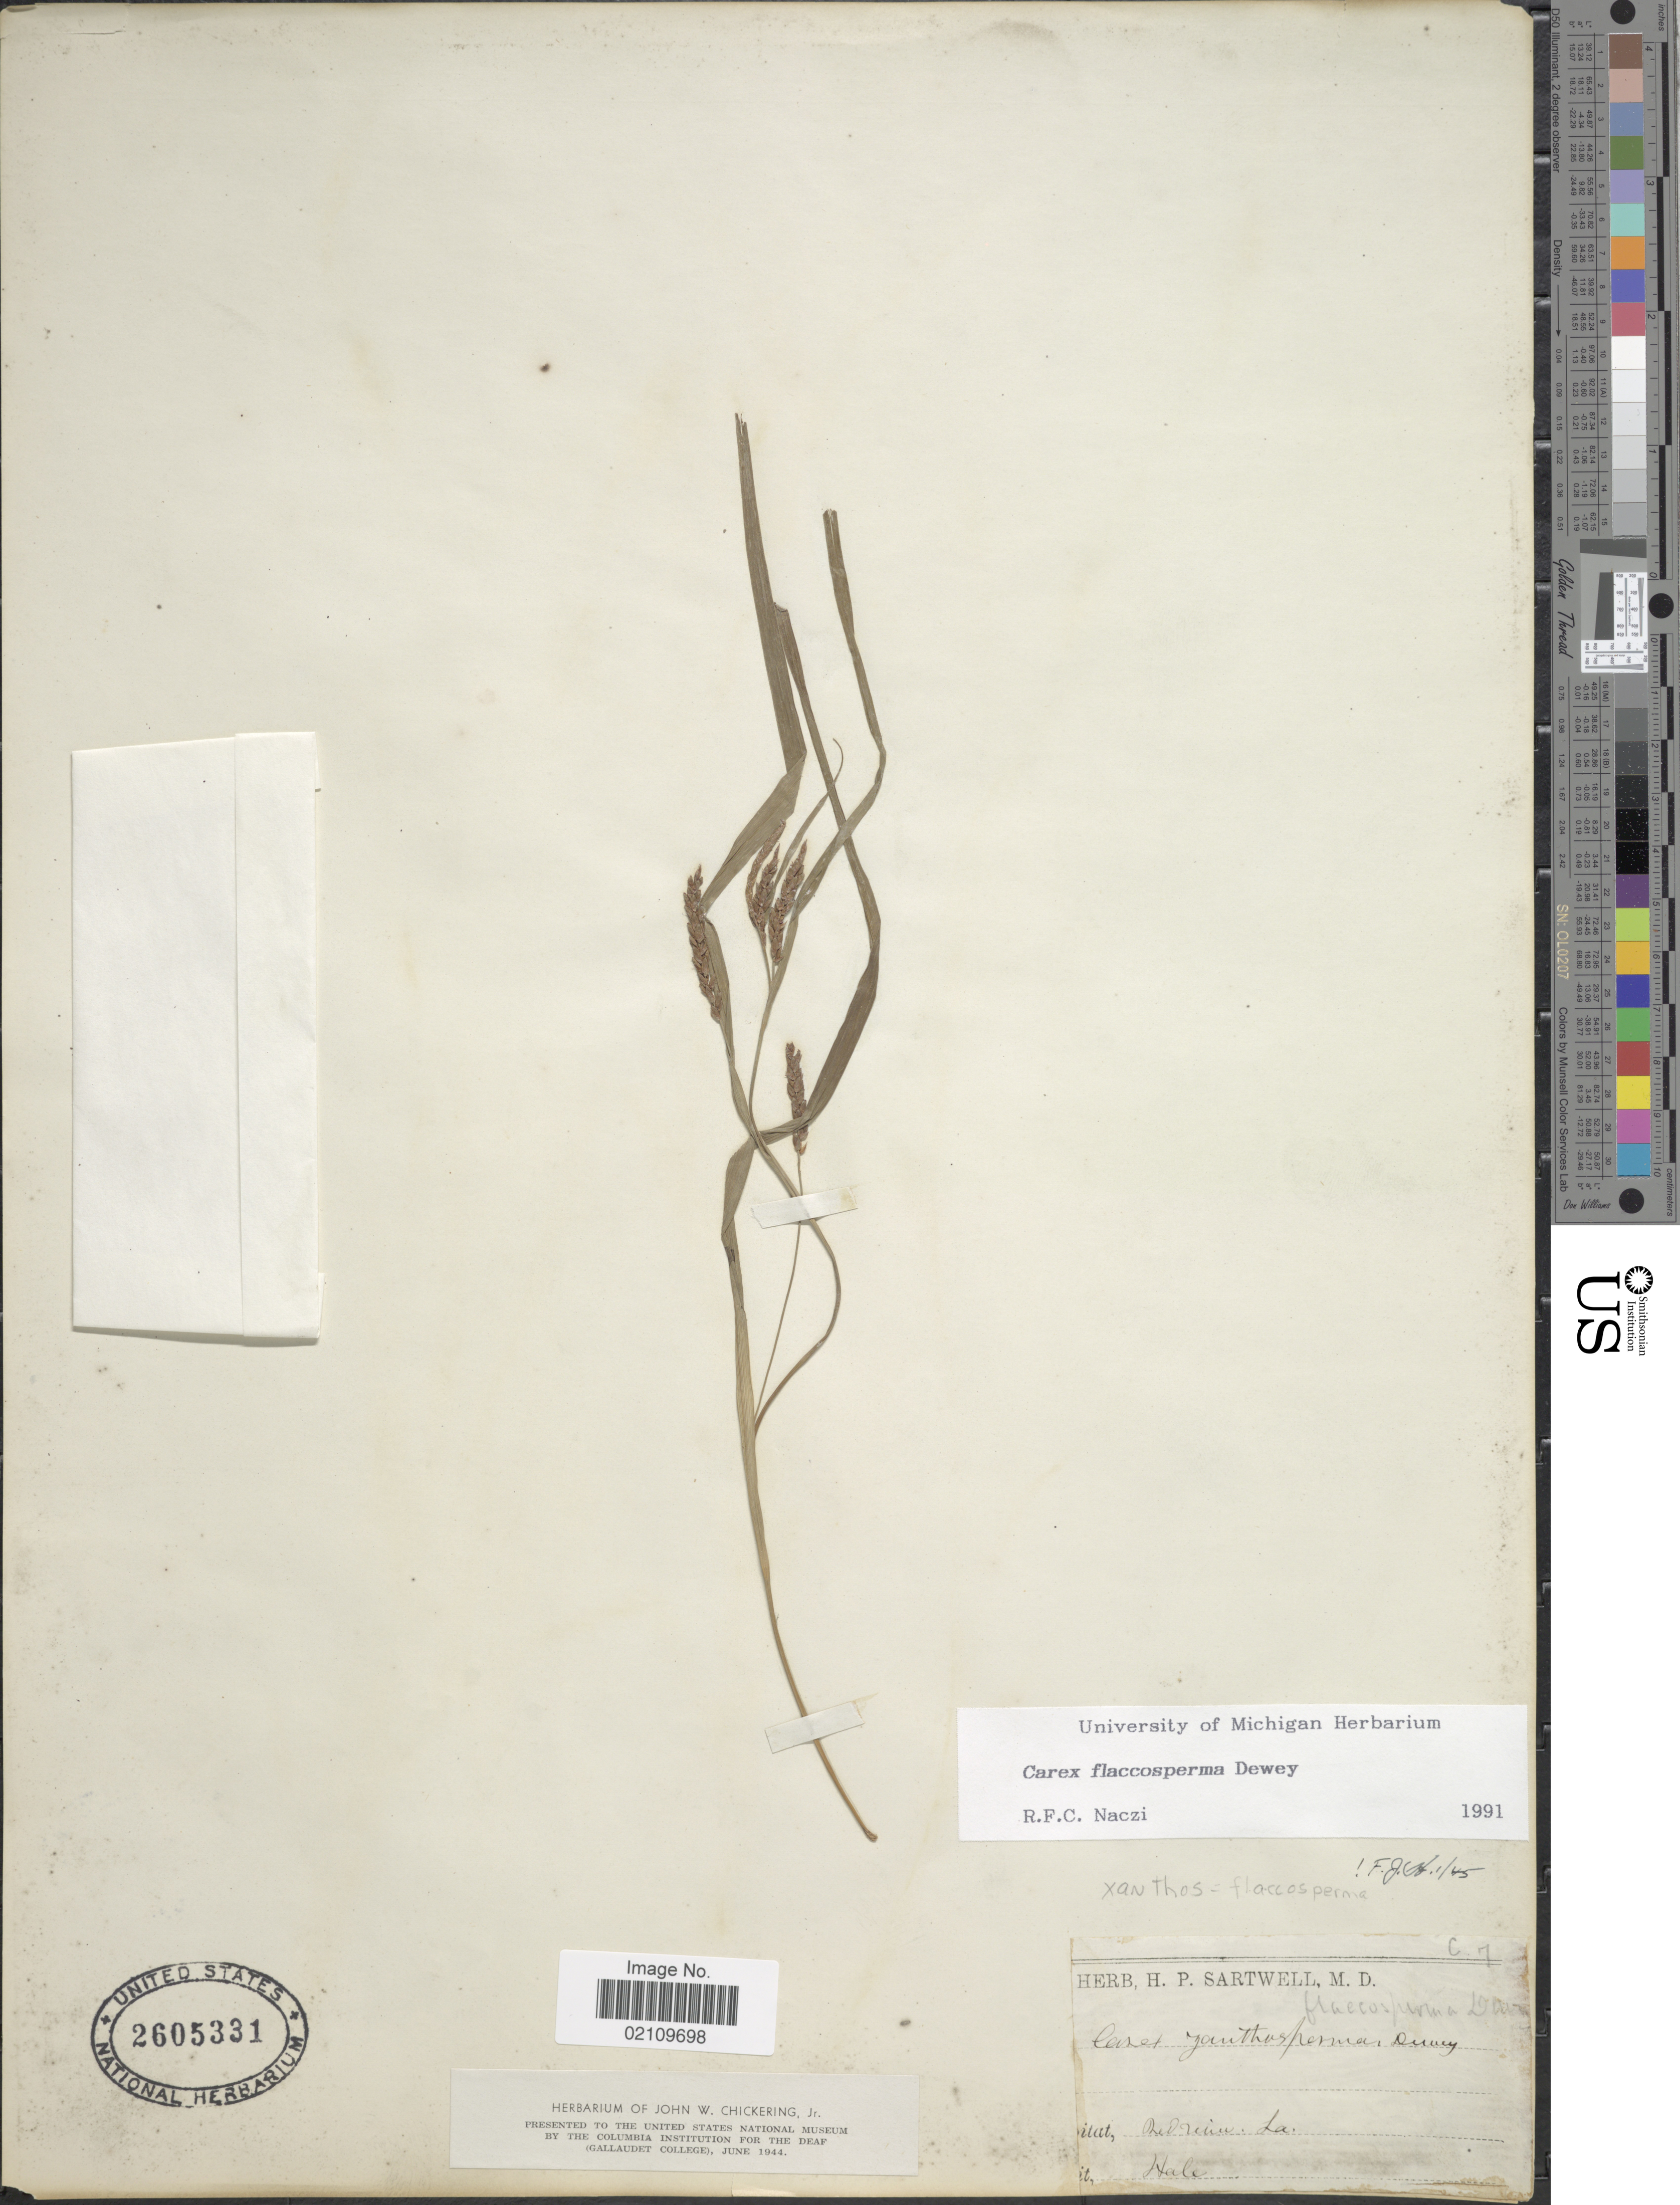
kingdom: Plantae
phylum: Tracheophyta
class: Liliopsida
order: Poales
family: Cyperaceae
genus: Carex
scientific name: Carex flaccosperma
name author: Dewey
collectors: -- Hale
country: United States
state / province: Louisiana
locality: Red river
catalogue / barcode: US 2605331